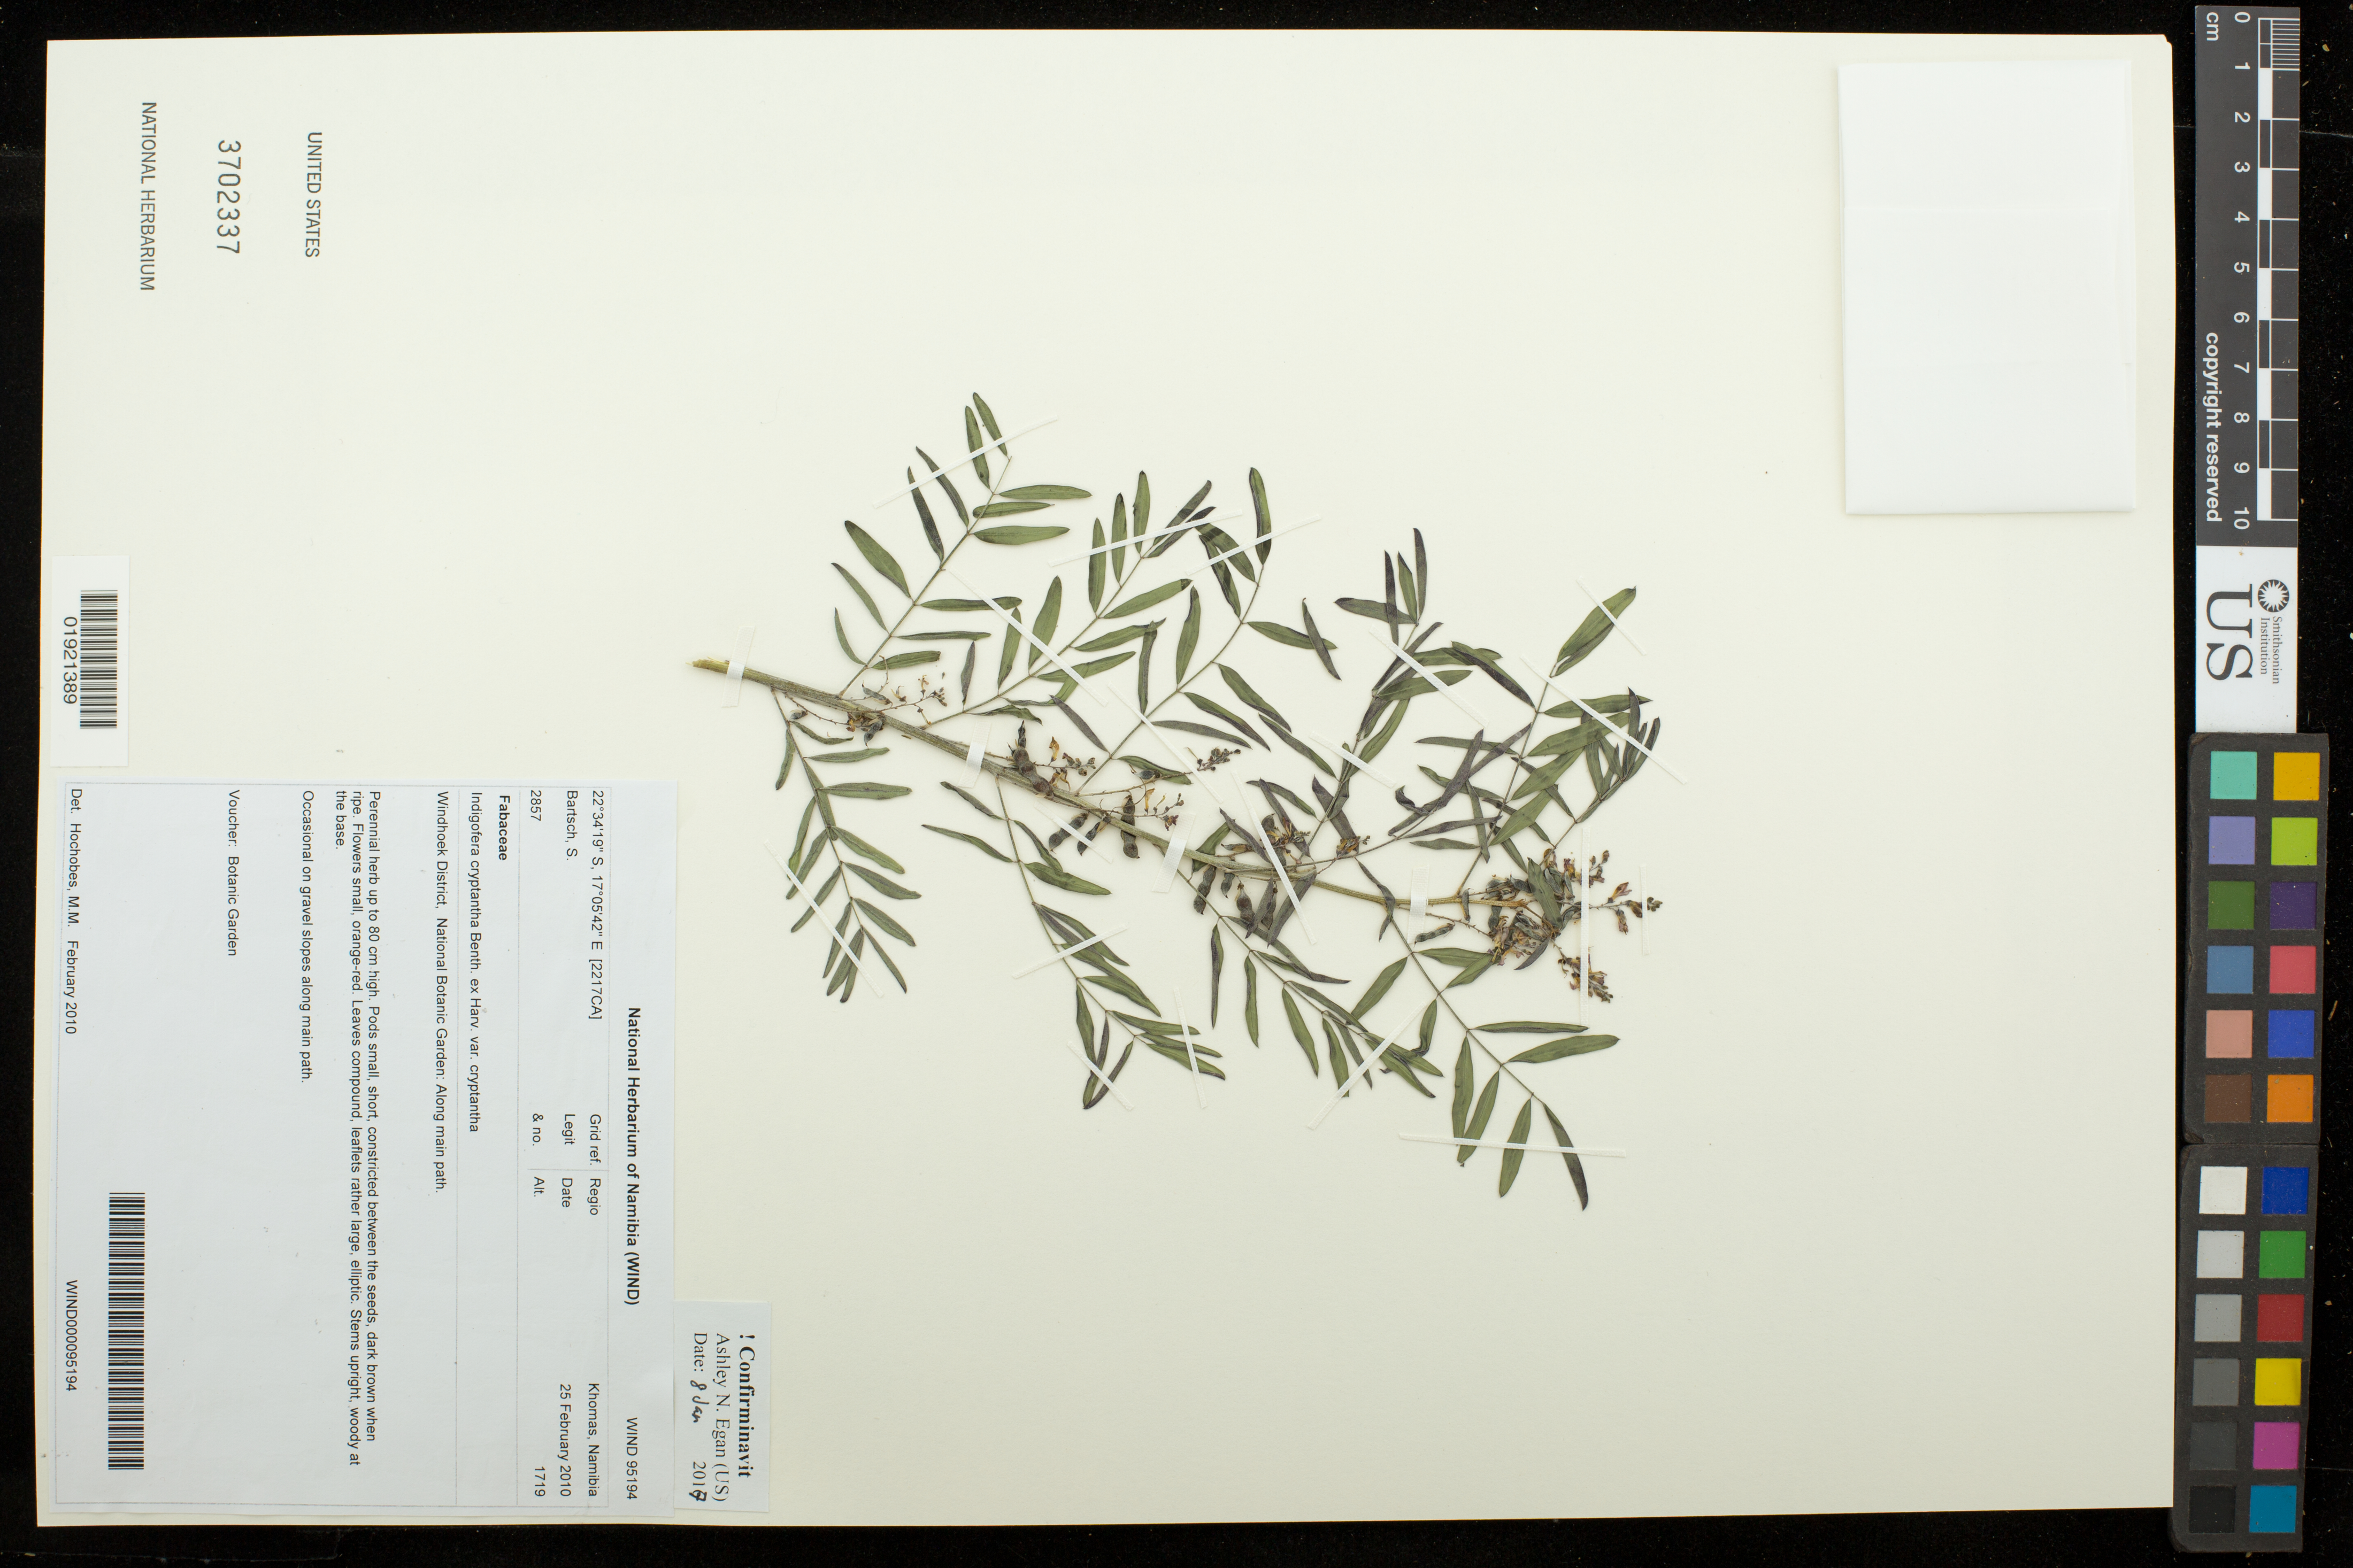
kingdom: Plantae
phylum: Tracheophyta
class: Magnoliopsida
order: Fabales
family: Fabaceae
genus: Indigofera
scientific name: Indigofera cryptantha var. cryptantha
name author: Benth. & Harv.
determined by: Egan, Ashley N., (US), Smithsonian Institution - National Museum of Natural History (UNITED STATES)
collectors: S. Bartsch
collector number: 2857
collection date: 2010-02-25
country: Namibia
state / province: Khomas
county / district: Windhoek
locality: Windhoek District, National Botanic Garden: Along main path.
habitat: Occasional on gravel slopes along main path.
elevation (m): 1719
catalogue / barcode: US 3702337